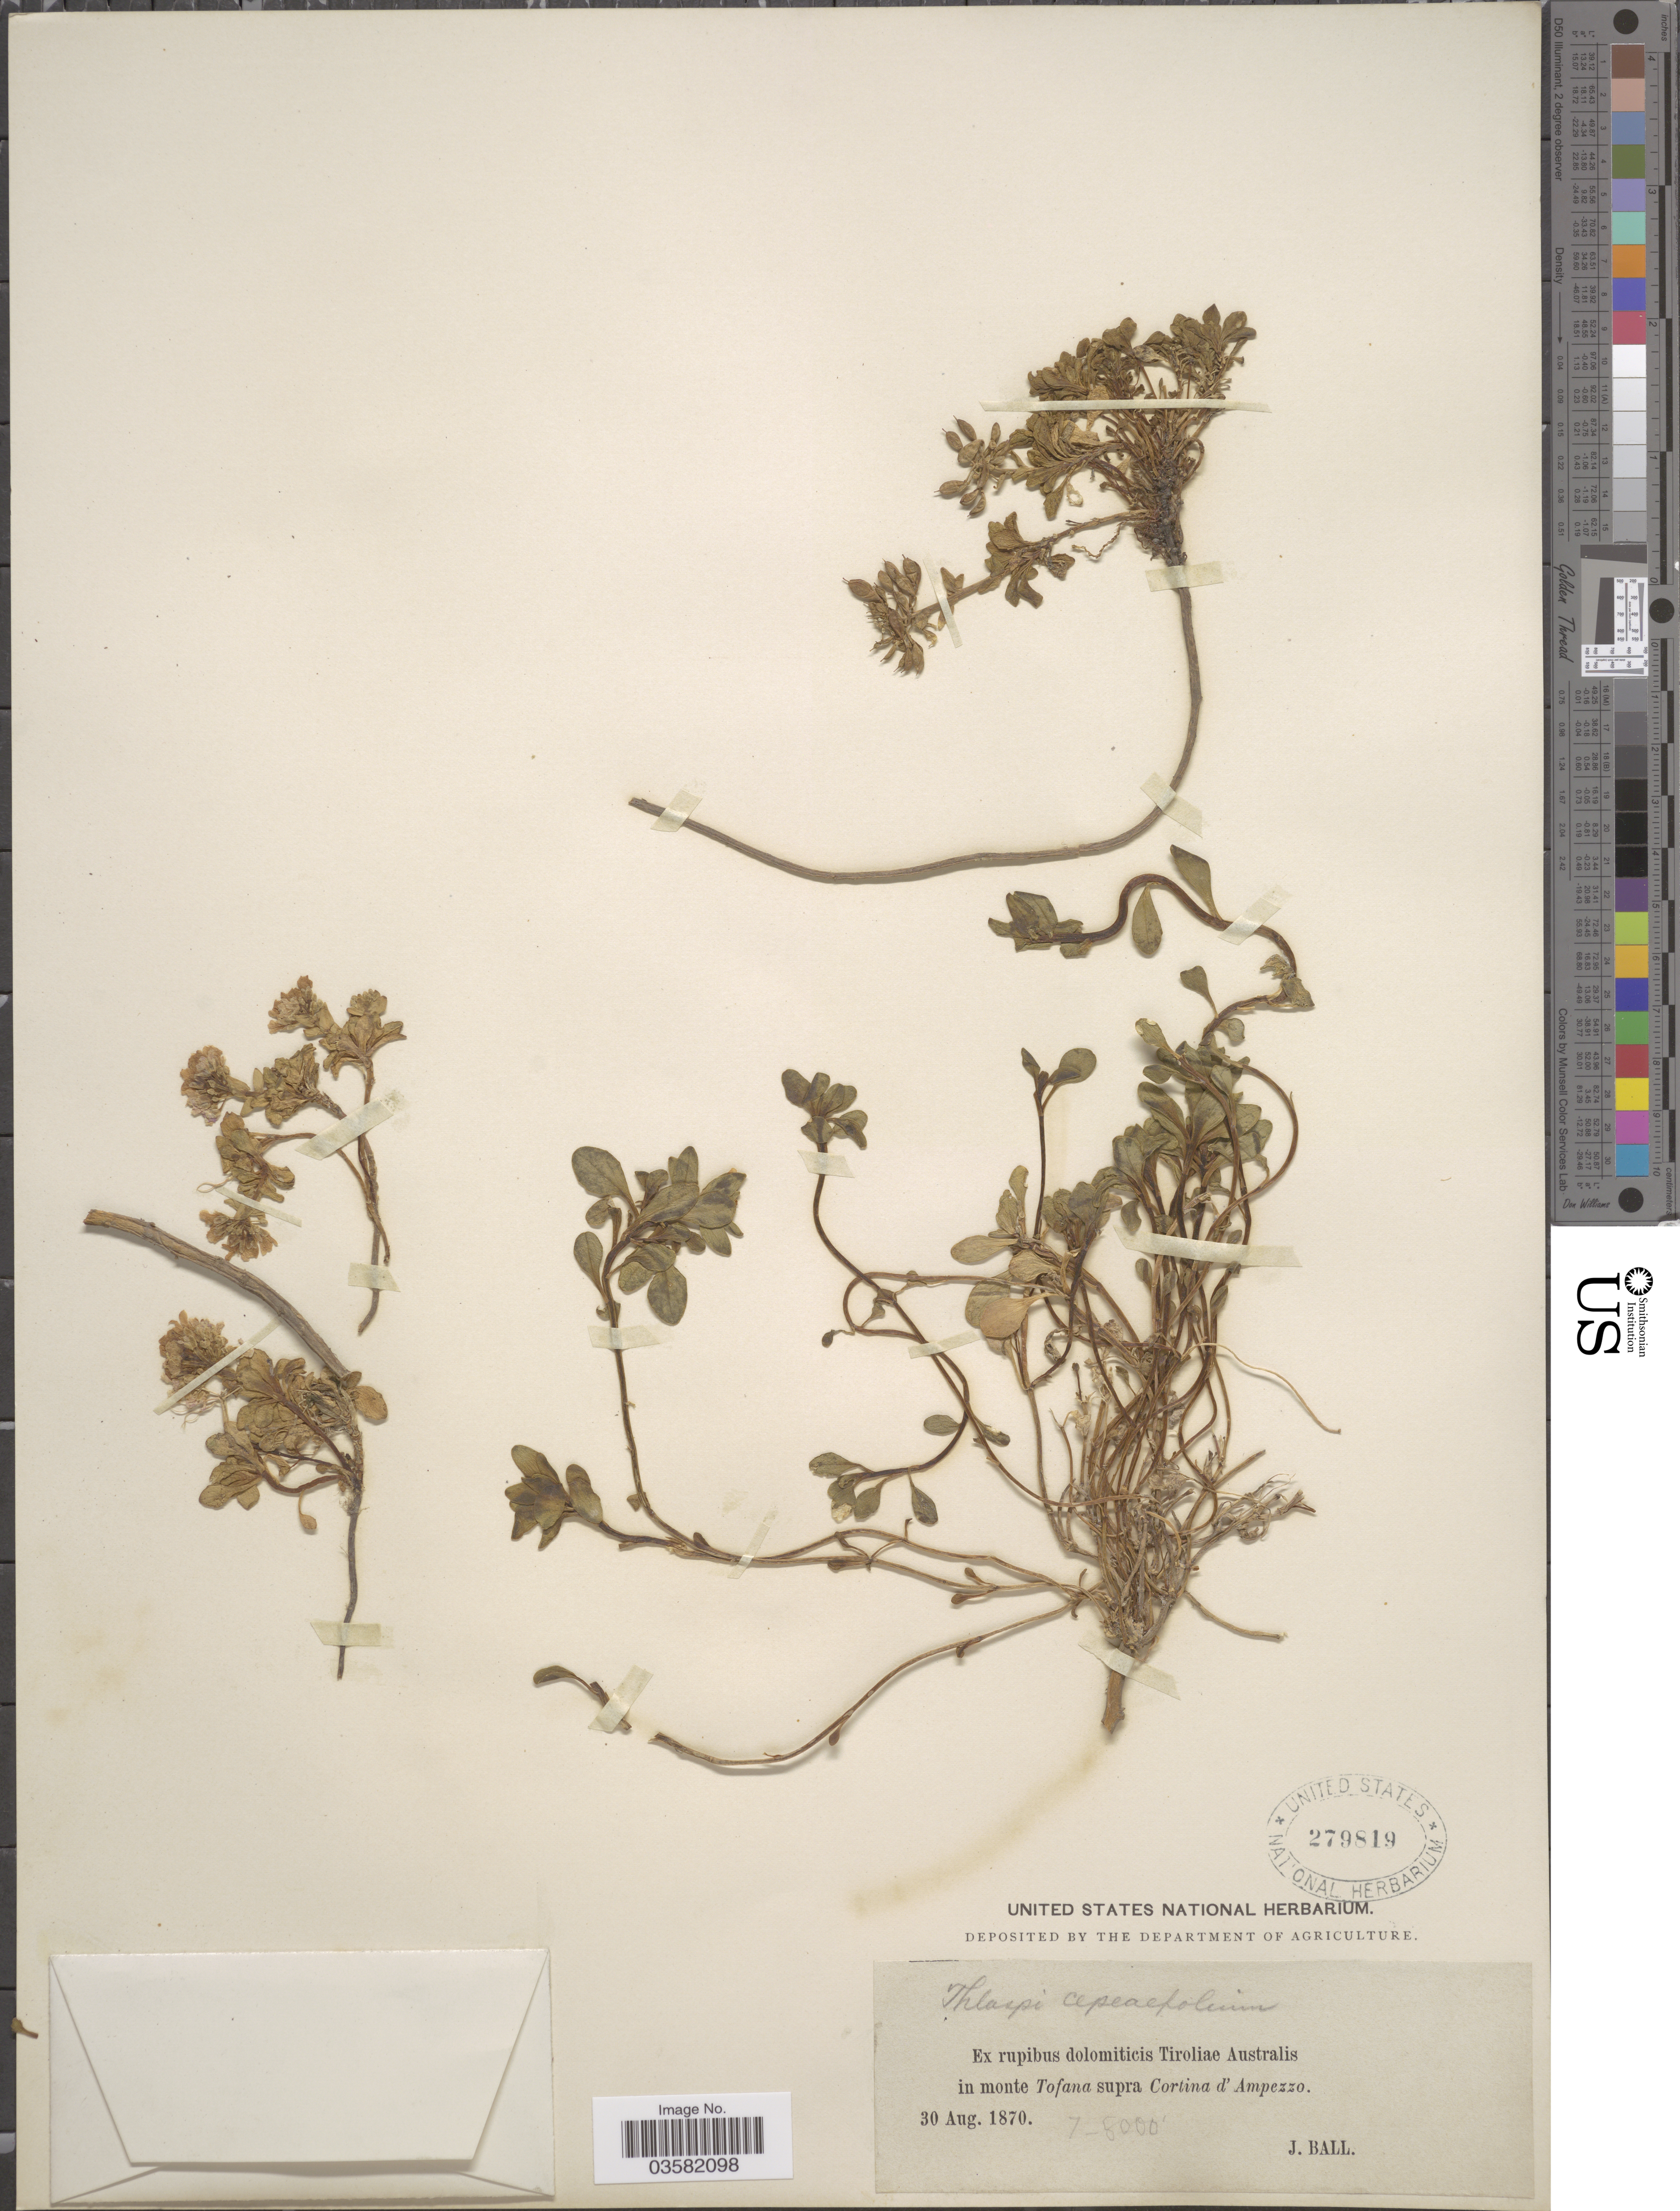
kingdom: Plantae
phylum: Tracheophyta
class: Magnoliopsida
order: Brassicales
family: Brassicaceae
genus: Thlaspi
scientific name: Thlaspi cepaeifolium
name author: (Wulfen) W.D.J. Koch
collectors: J. Ball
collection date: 1870-08-30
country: Italy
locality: Ex rupibus dolomiticis Tiroliae Australis in monte Tofana supra Cortina d'Ampezzo.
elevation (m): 2134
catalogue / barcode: US 279819